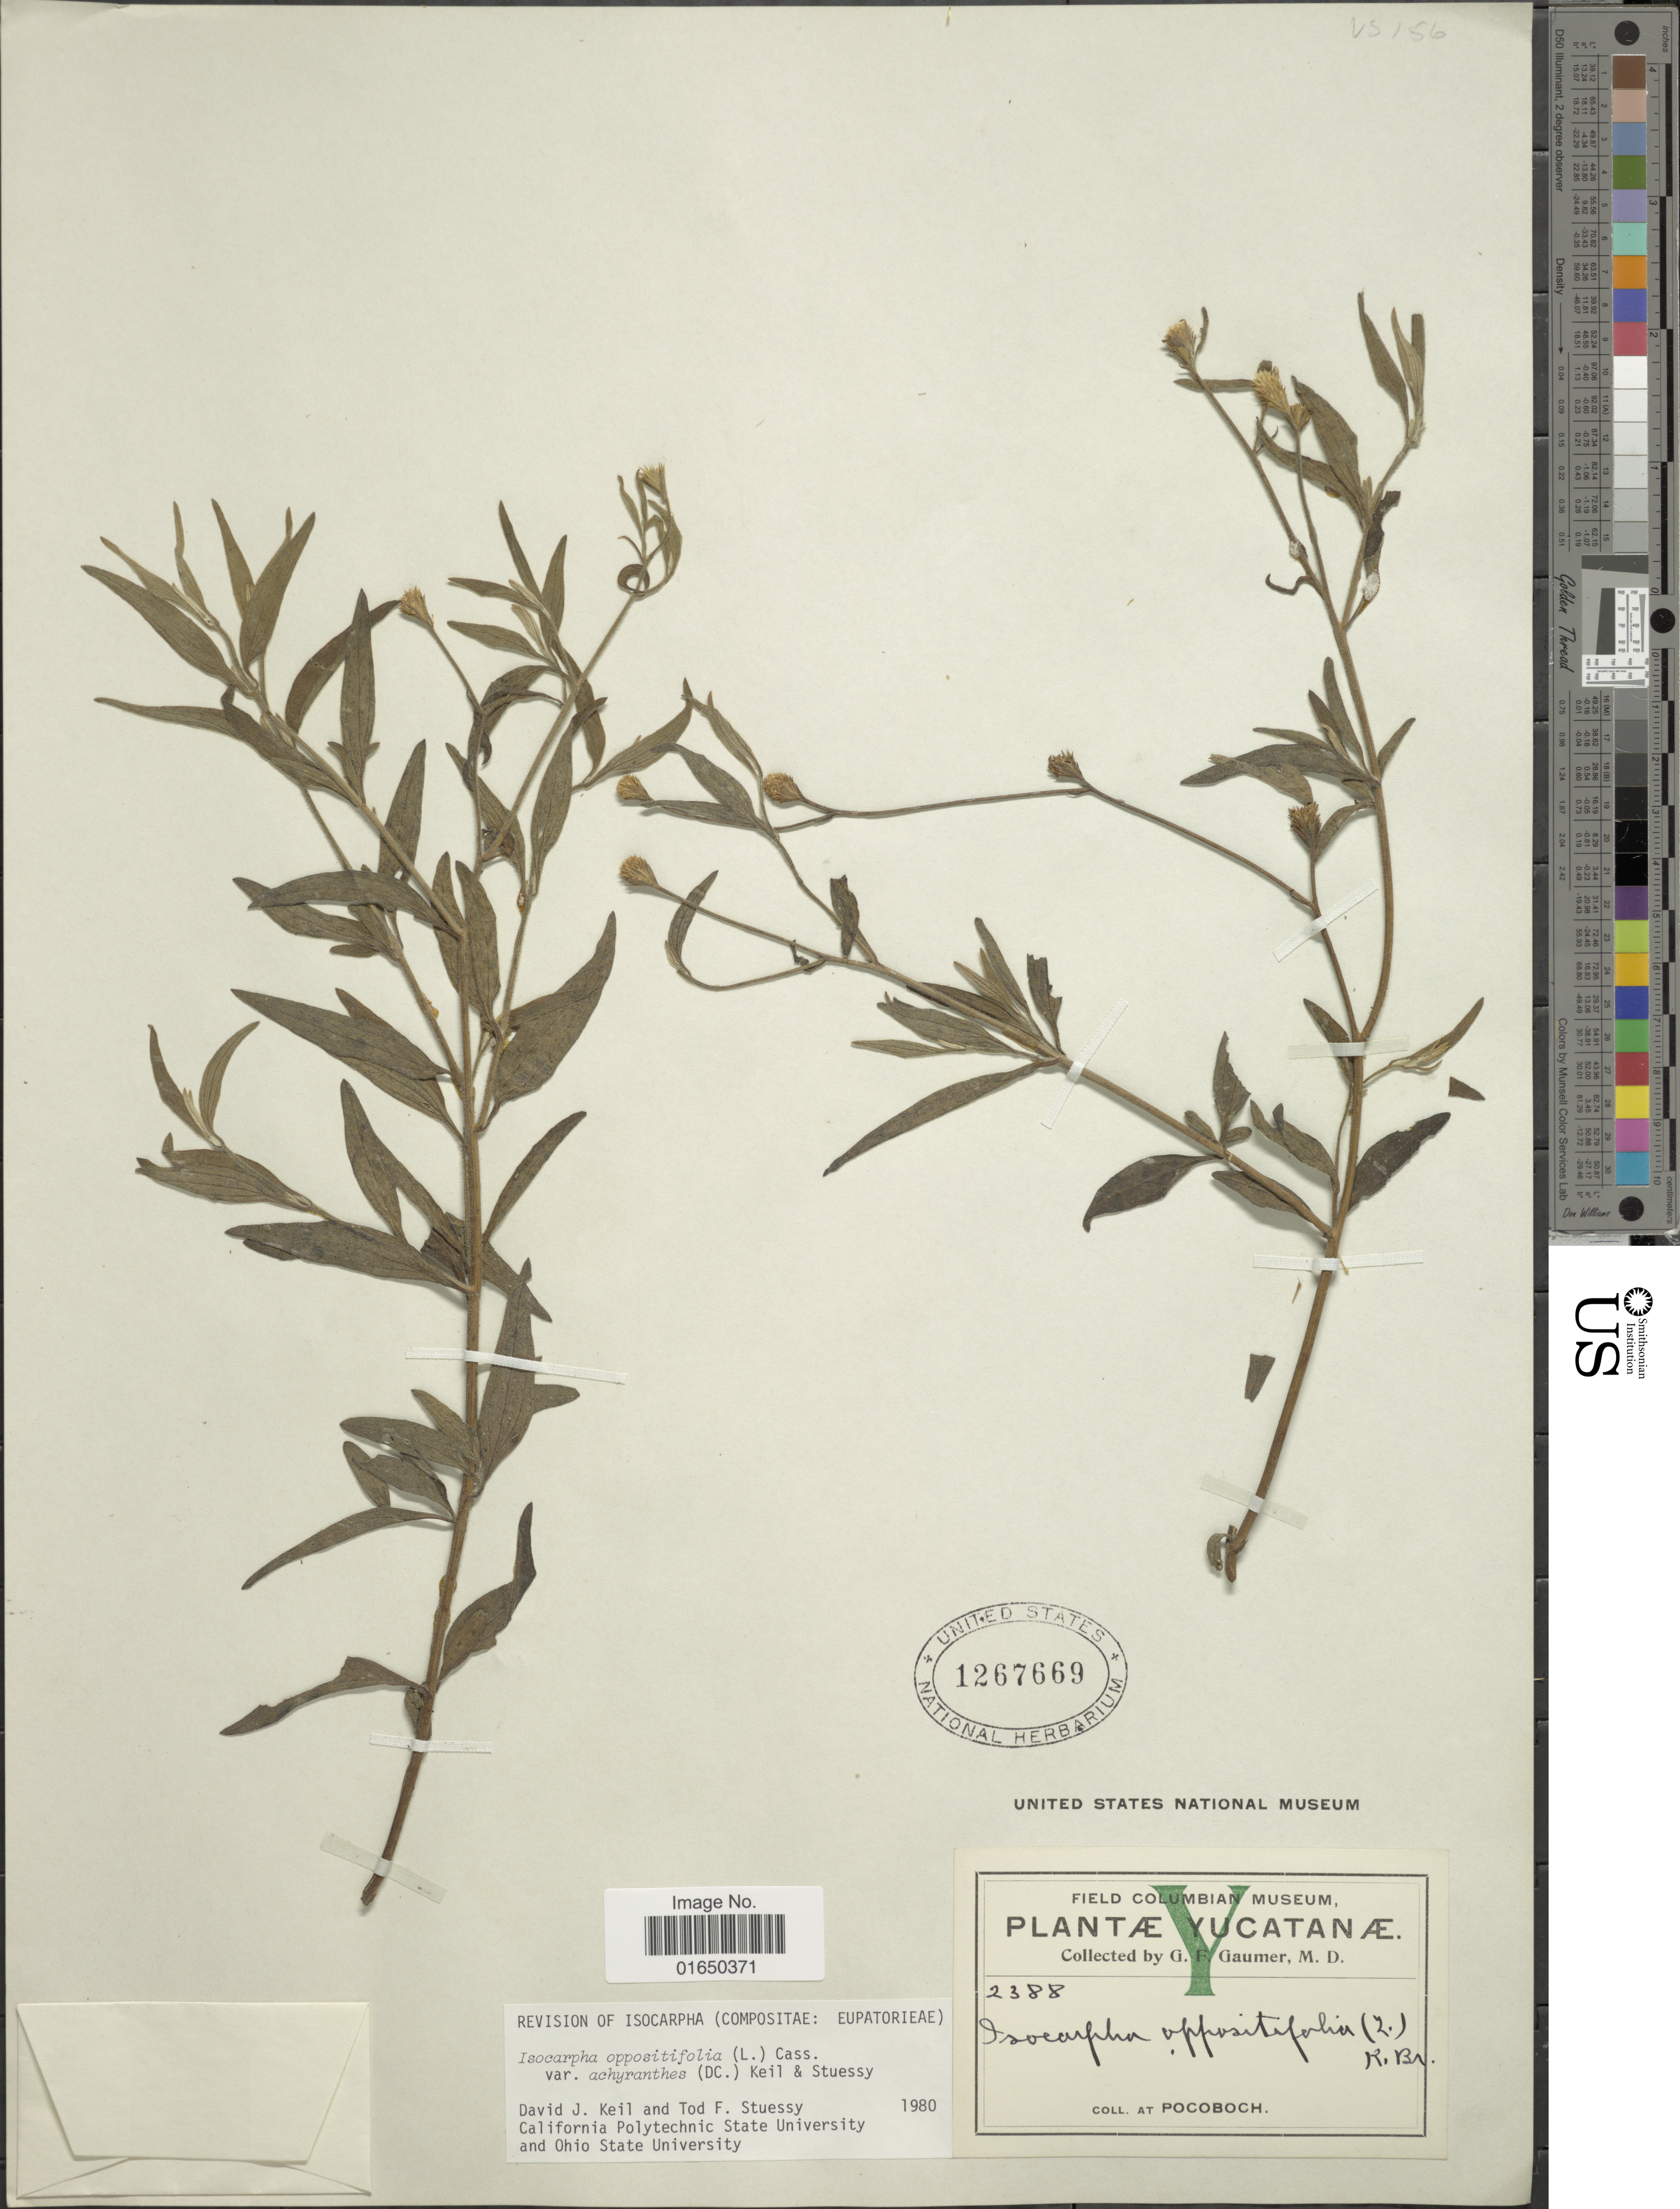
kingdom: Plantae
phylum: Tracheophyta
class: Magnoliopsida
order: Asterales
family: Asteraceae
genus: Isocarpha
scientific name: Isocarpha oppositifolia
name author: (L.) Cass.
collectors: G. F. Gaumer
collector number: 2388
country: Mexico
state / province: Yucatán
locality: At. Pocoboch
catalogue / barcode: US 1267669